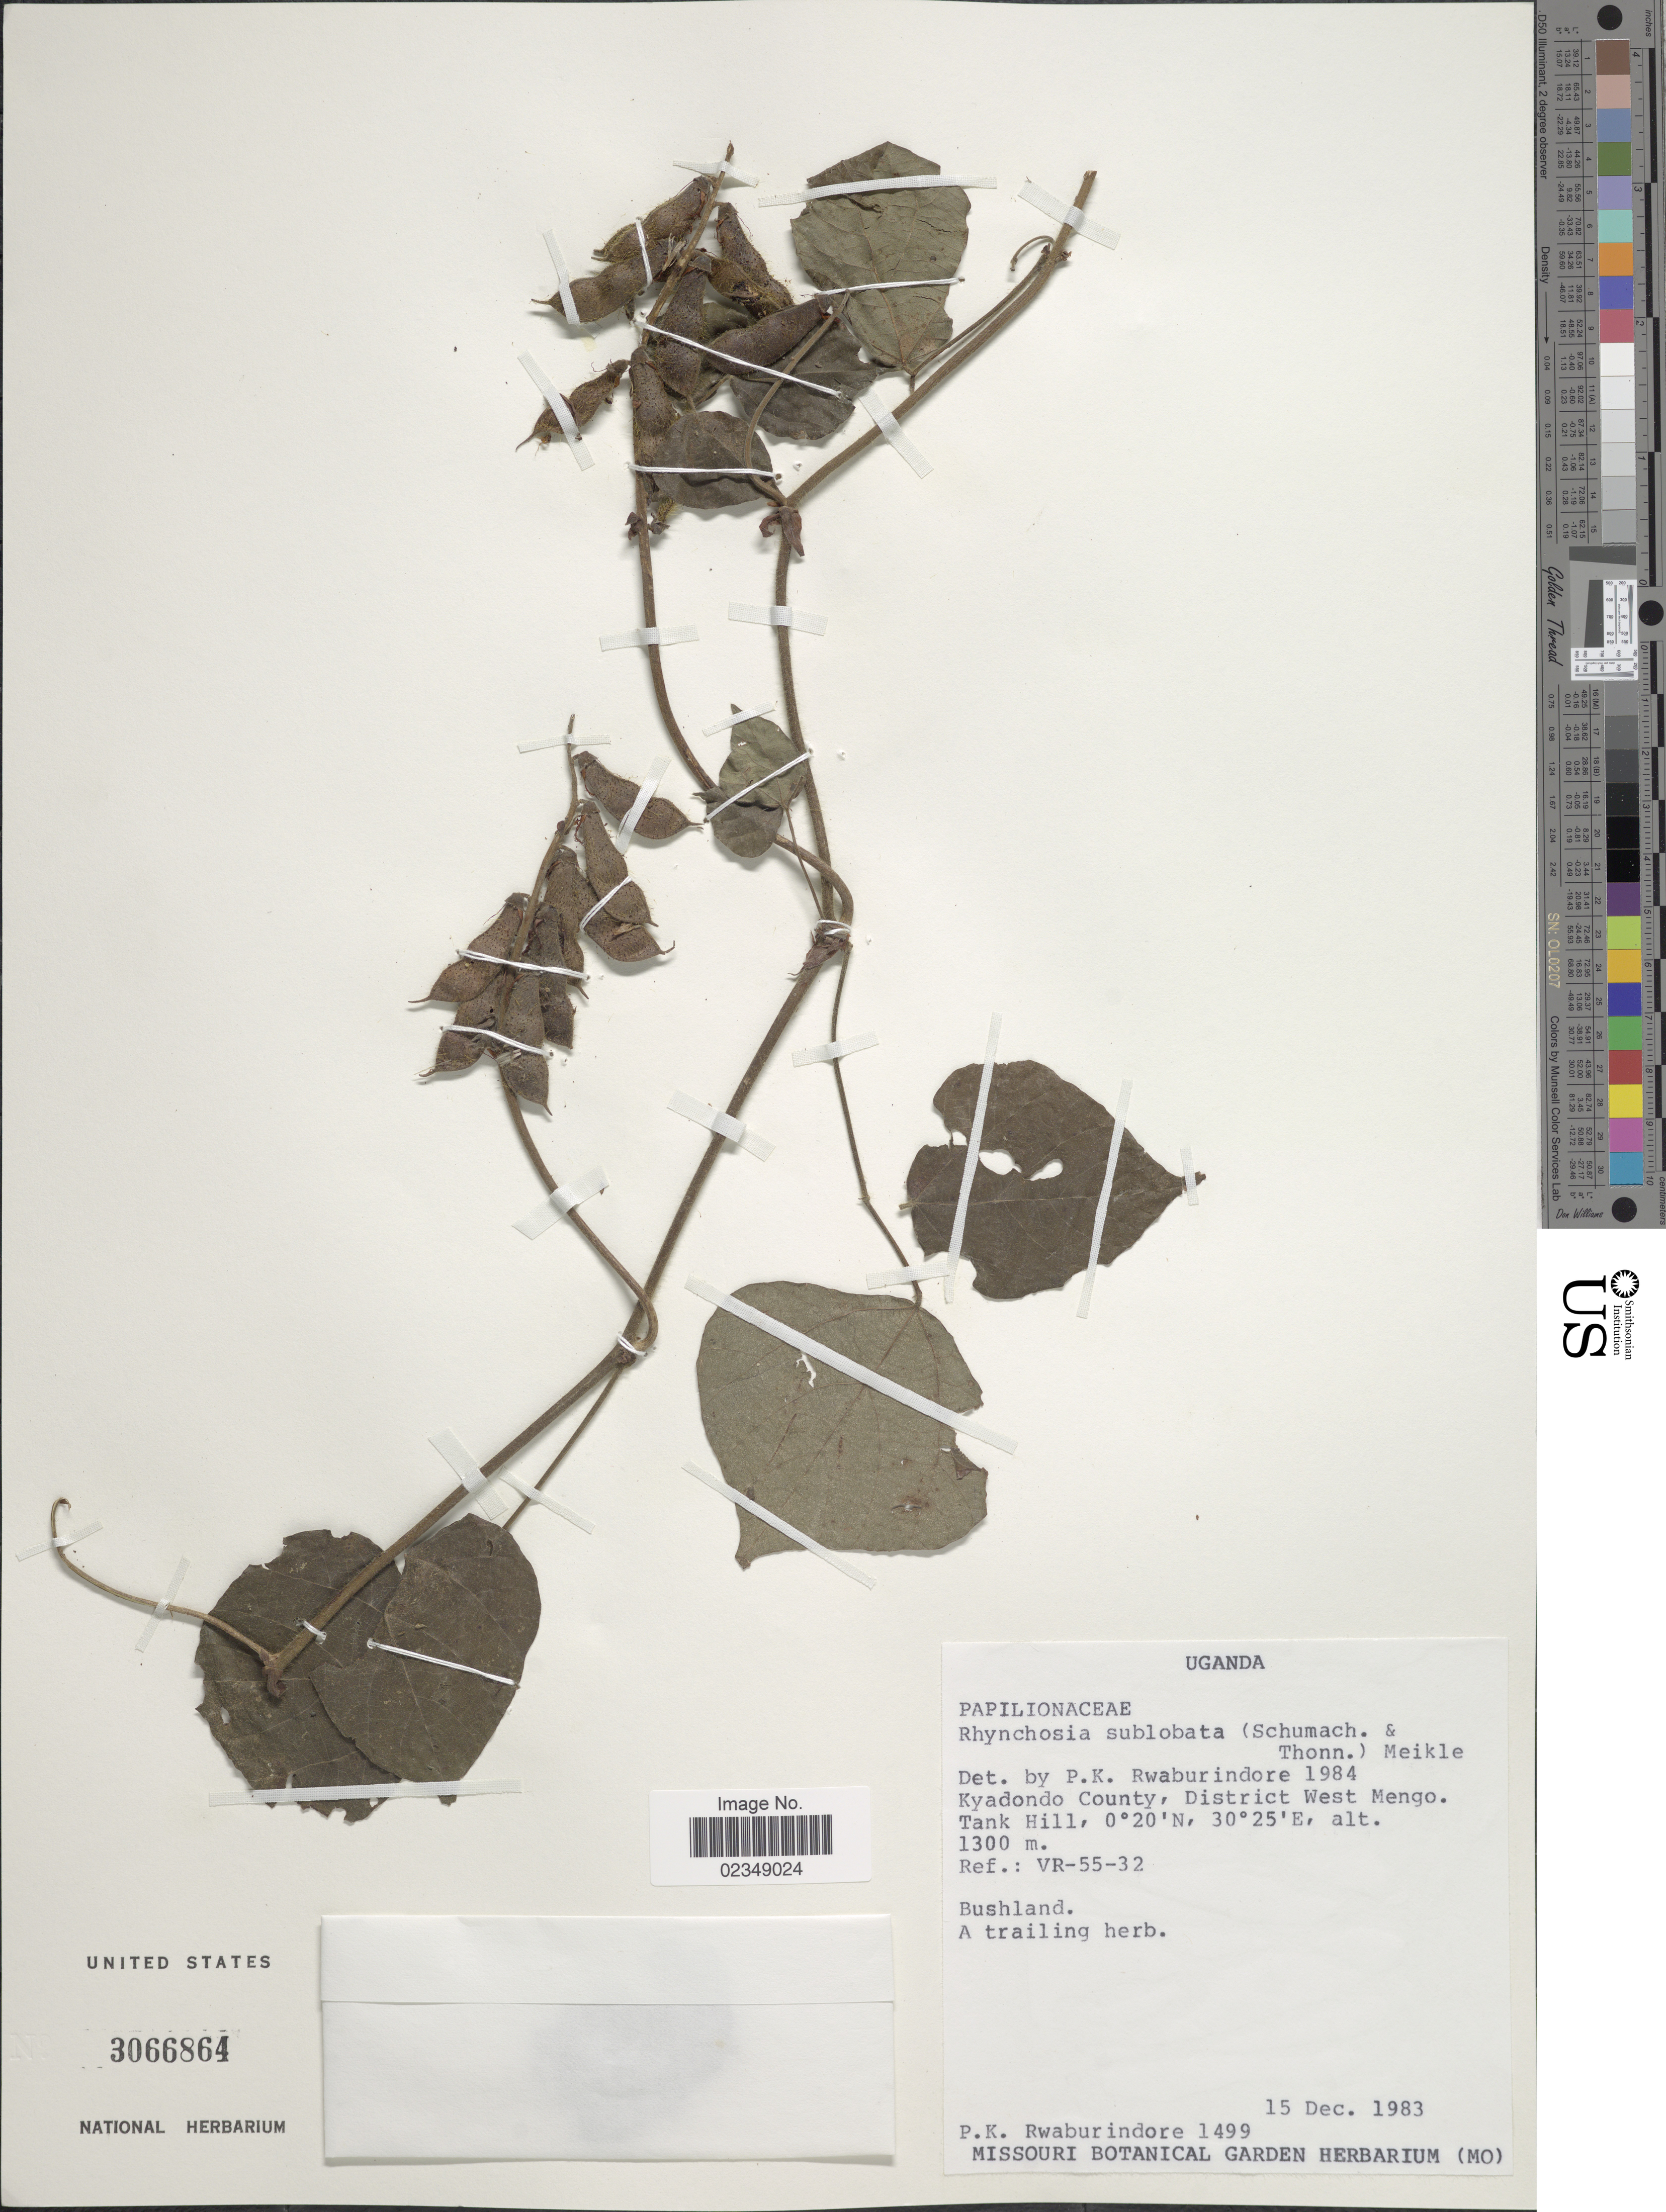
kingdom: Plantae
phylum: Tracheophyta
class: Magnoliopsida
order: Fabales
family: Fabaceae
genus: Rhynchosia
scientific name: Rhynchosia sublobata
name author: (Schumach.) Meikle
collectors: P. Rwaburindore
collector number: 1499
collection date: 1983-12-15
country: Uganda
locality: Kyadondo County, District West Mengo, Tank Hill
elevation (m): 1300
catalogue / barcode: US 3066864